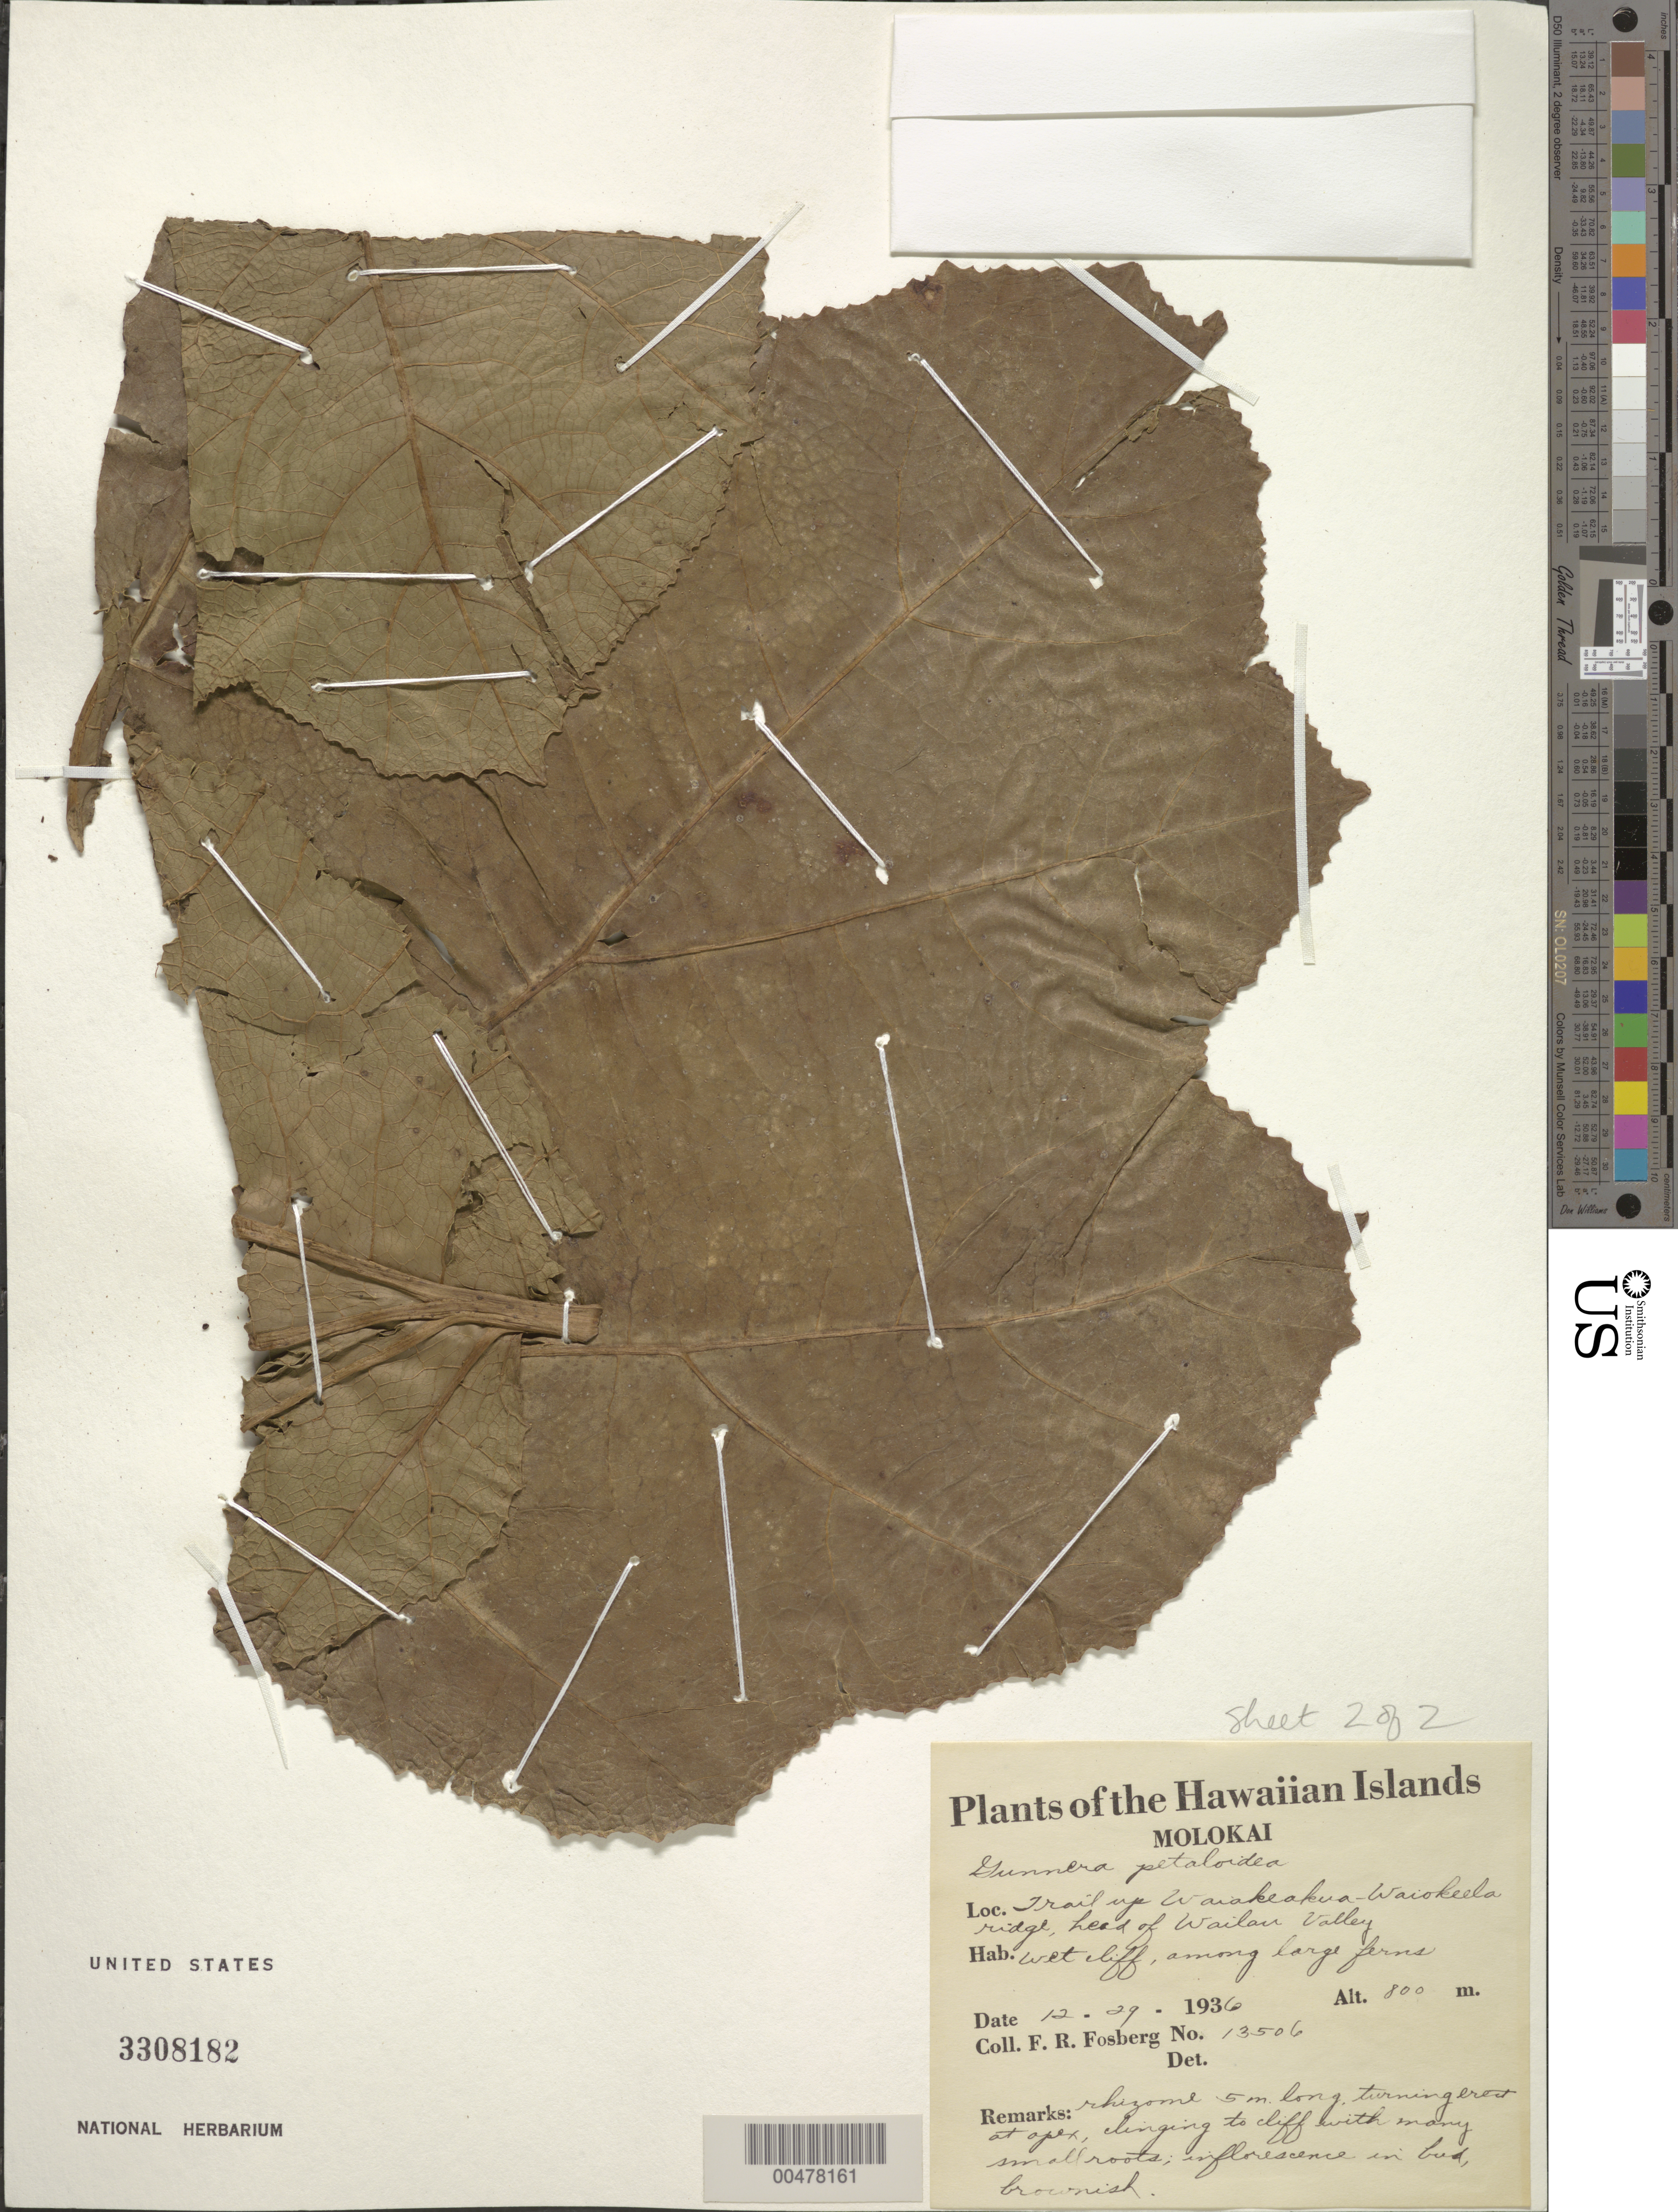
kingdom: Plantae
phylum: Tracheophyta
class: Magnoliopsida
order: Gunnerales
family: Gunneraceae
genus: Gunnera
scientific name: Gunnera petaloidea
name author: Gaudich.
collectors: F. R. Fosberg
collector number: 13506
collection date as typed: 29 Dec 1936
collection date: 1936-12-29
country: United States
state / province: Hawaii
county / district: Maui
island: Moloka'i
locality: Trail up Waiakeakua-Waiokeela Ridge, head of Wailau Valley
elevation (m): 800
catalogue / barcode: US 3308182